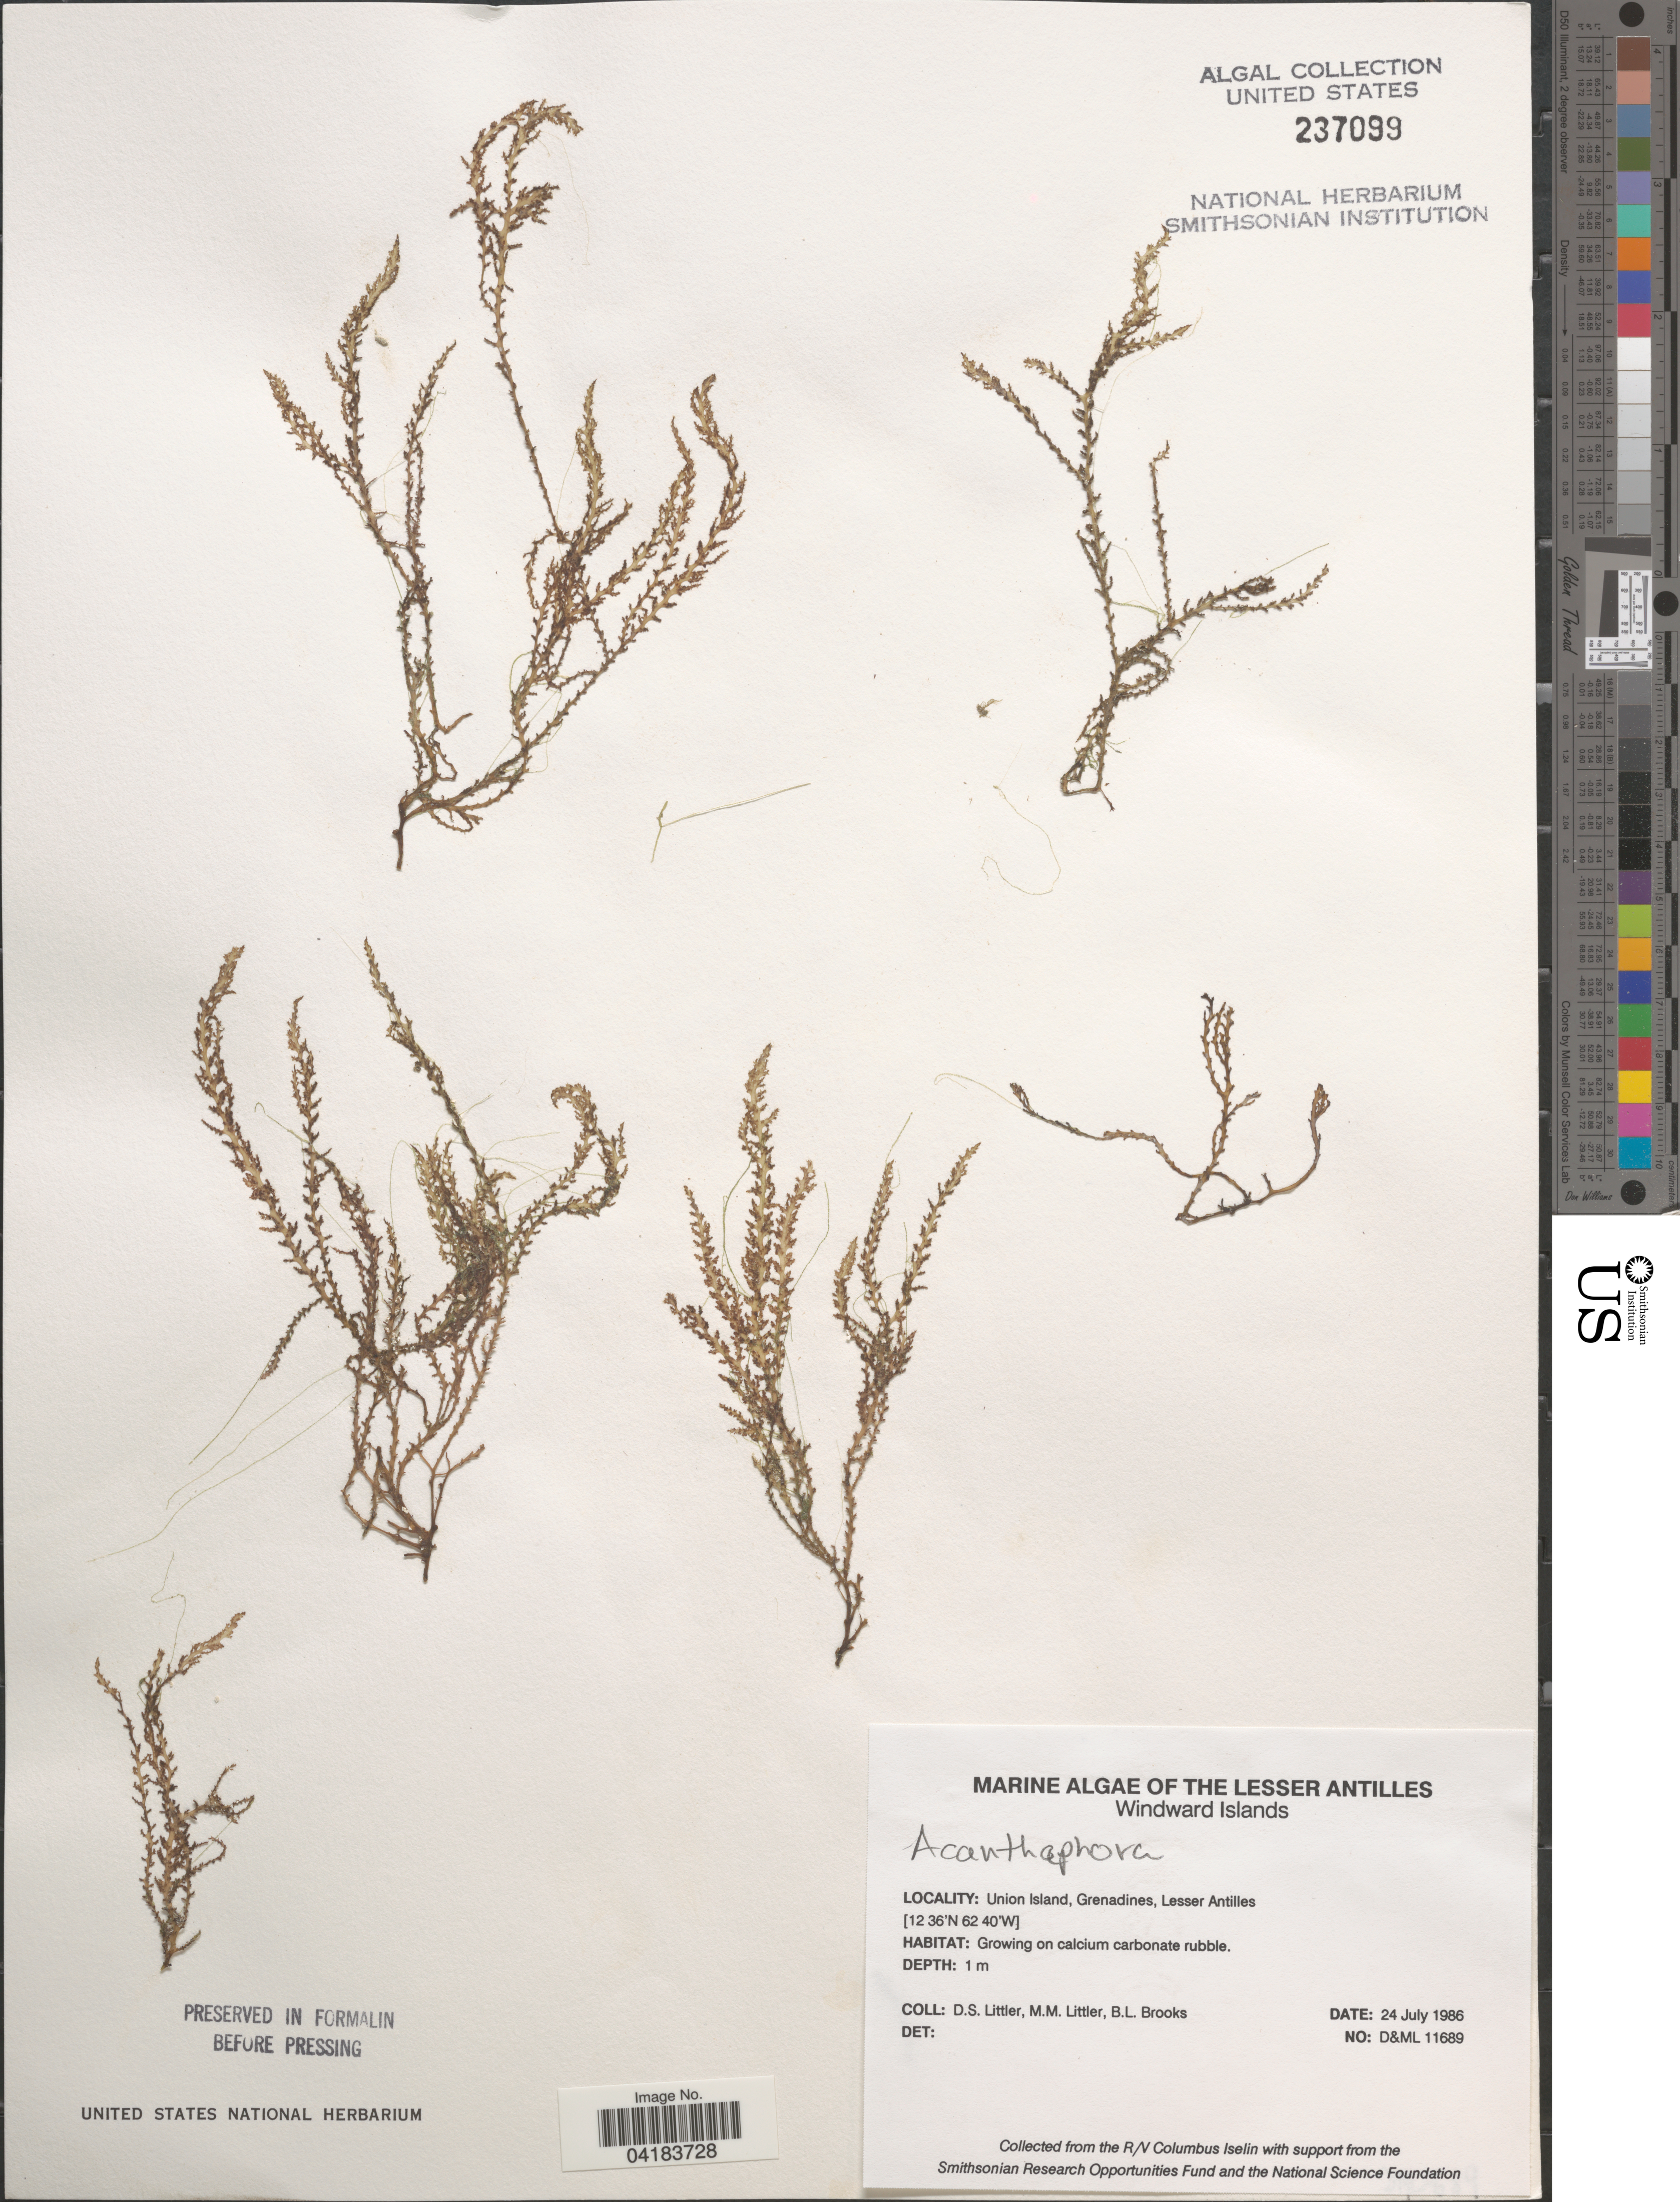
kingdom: Plantae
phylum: Rhodophyta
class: Florideophyceae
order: Ceramiales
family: Rhodomelaceae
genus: Acanthophora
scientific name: Acanthophora sp.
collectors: D. S. Littler & B. Brooks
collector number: D&ML11689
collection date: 1986-07-24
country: St. Vincent - Grenadines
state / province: Grenadines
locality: Windward Islands. Union Island, Lesser Antilles.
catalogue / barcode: US 237099